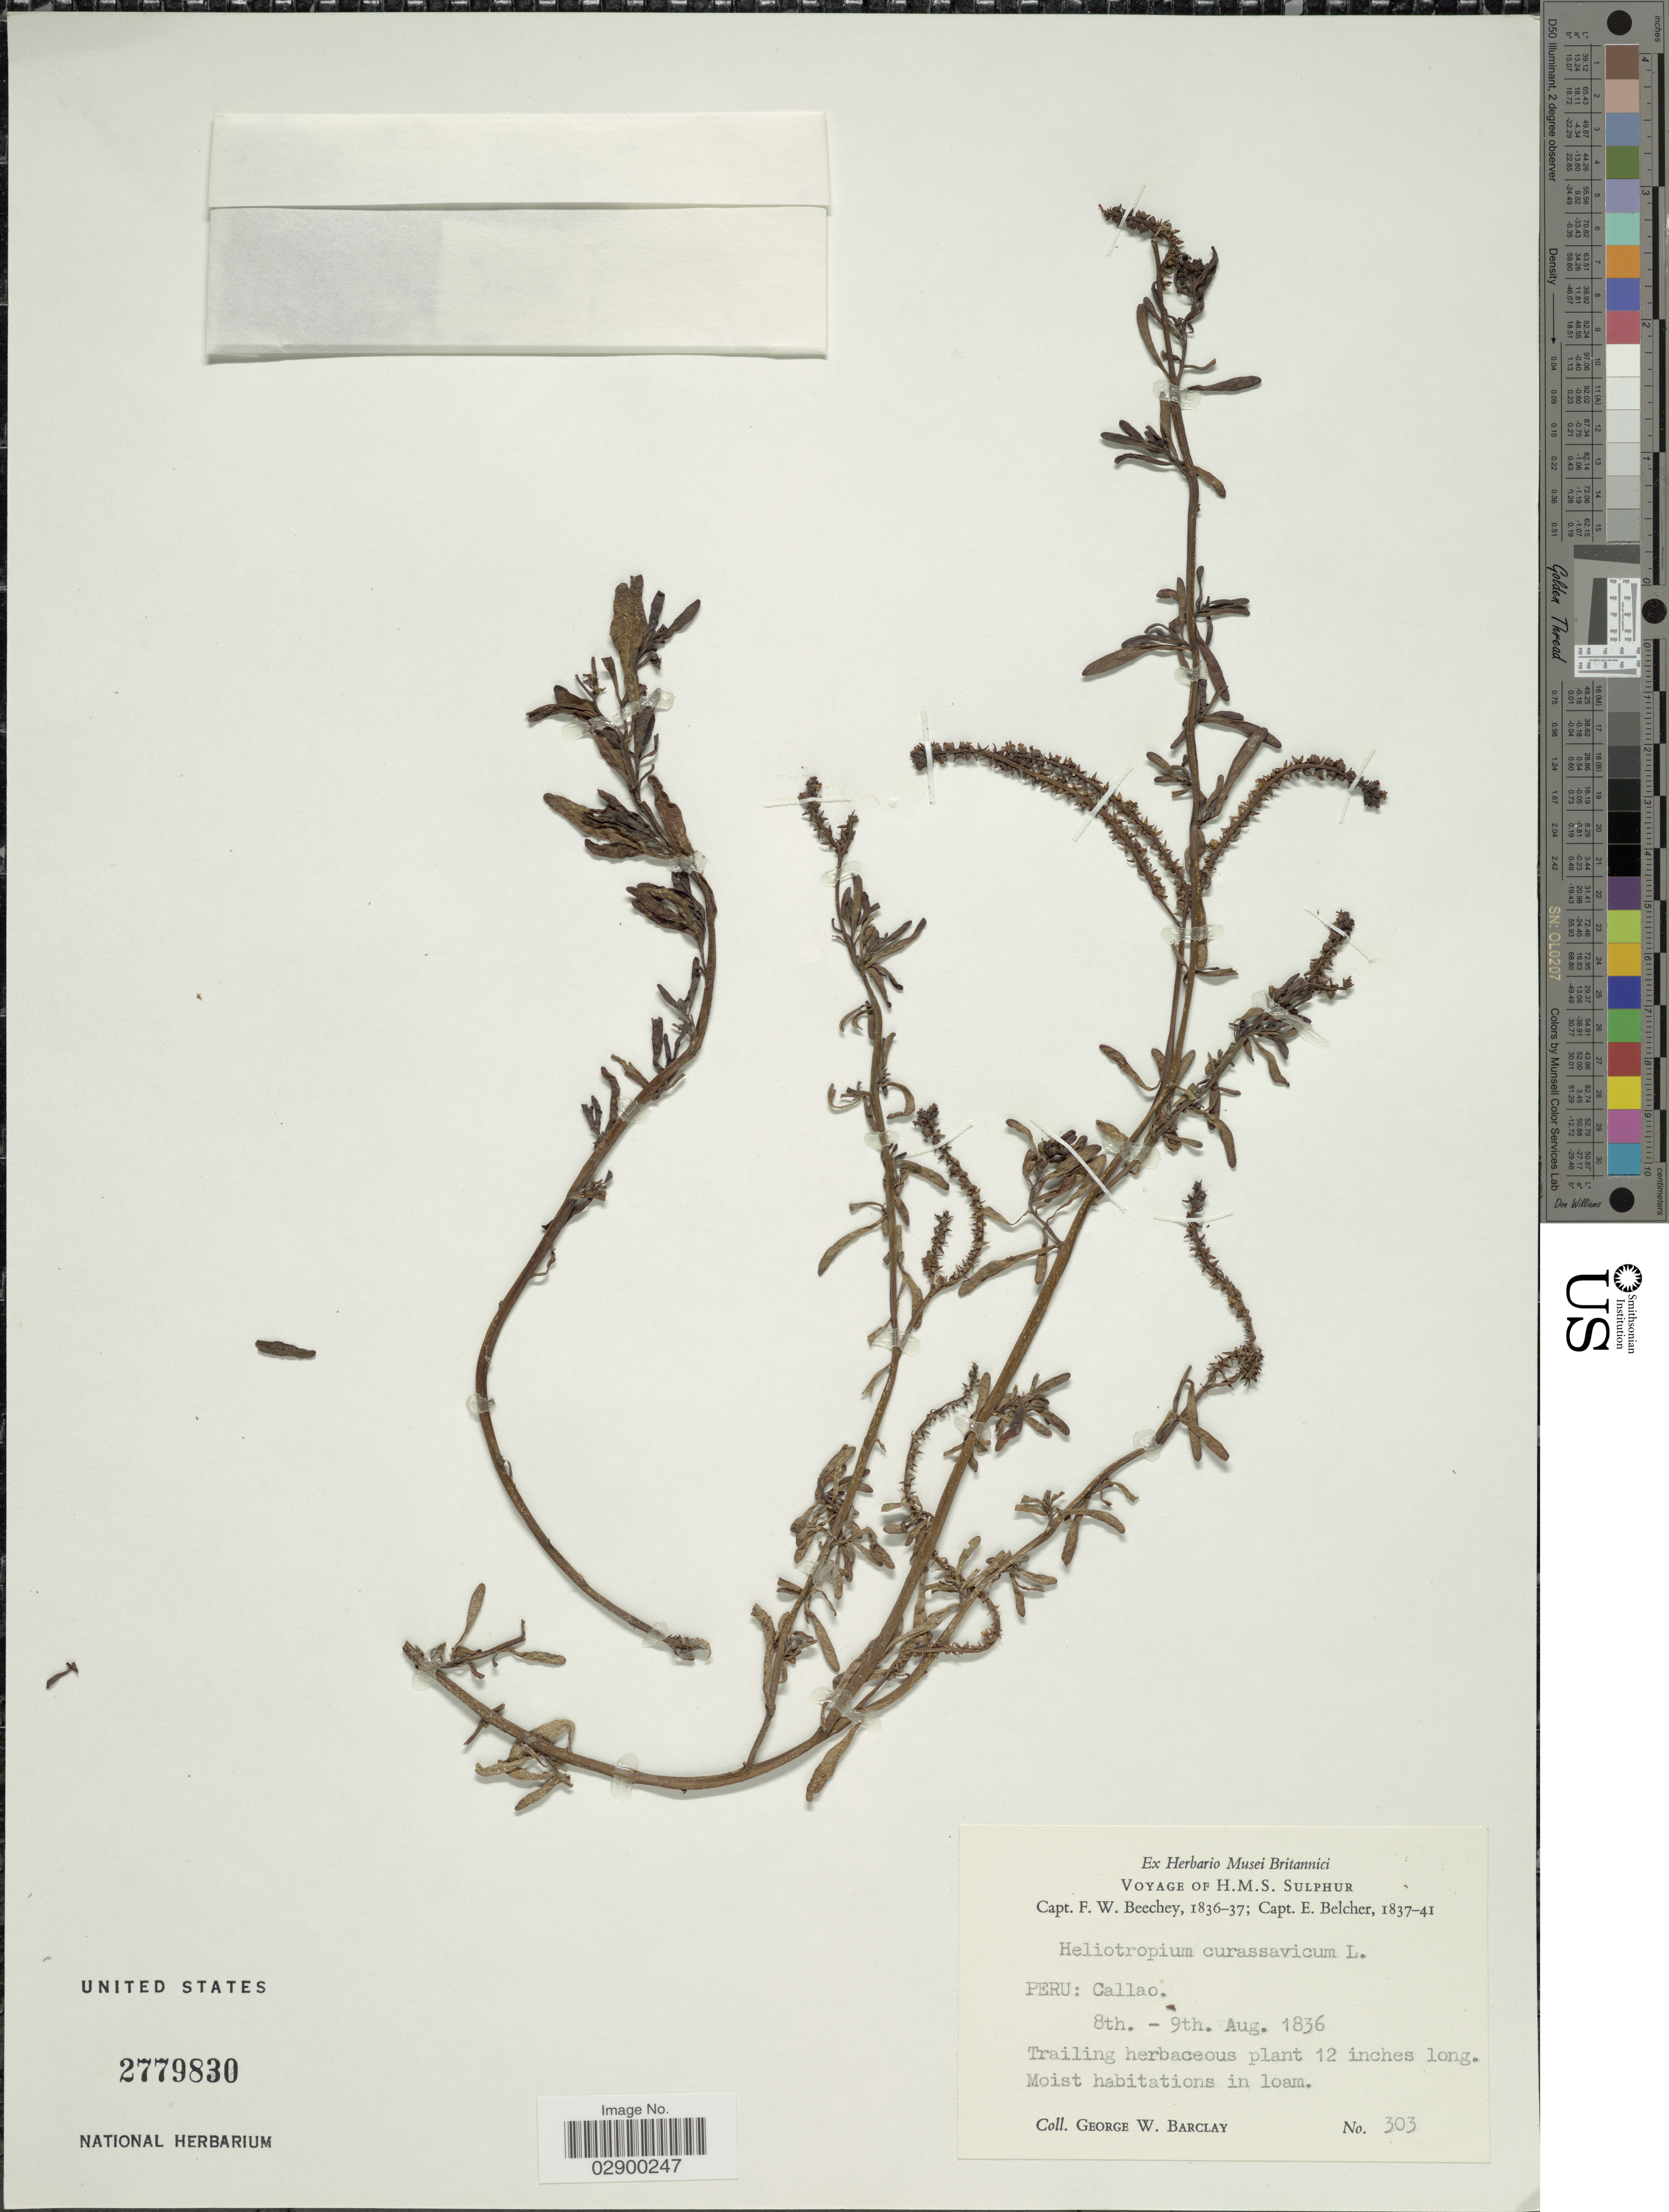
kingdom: Plantae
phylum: Tracheophyta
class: Magnoliopsida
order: Boraginales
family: Heliotropiaceae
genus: Heliotropium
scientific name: Heliotropium curassavicum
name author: L.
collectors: G. W. Barclay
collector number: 303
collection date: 1836-08-08/1836-08-09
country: Peru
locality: Peru: Callao.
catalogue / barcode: US 2779830